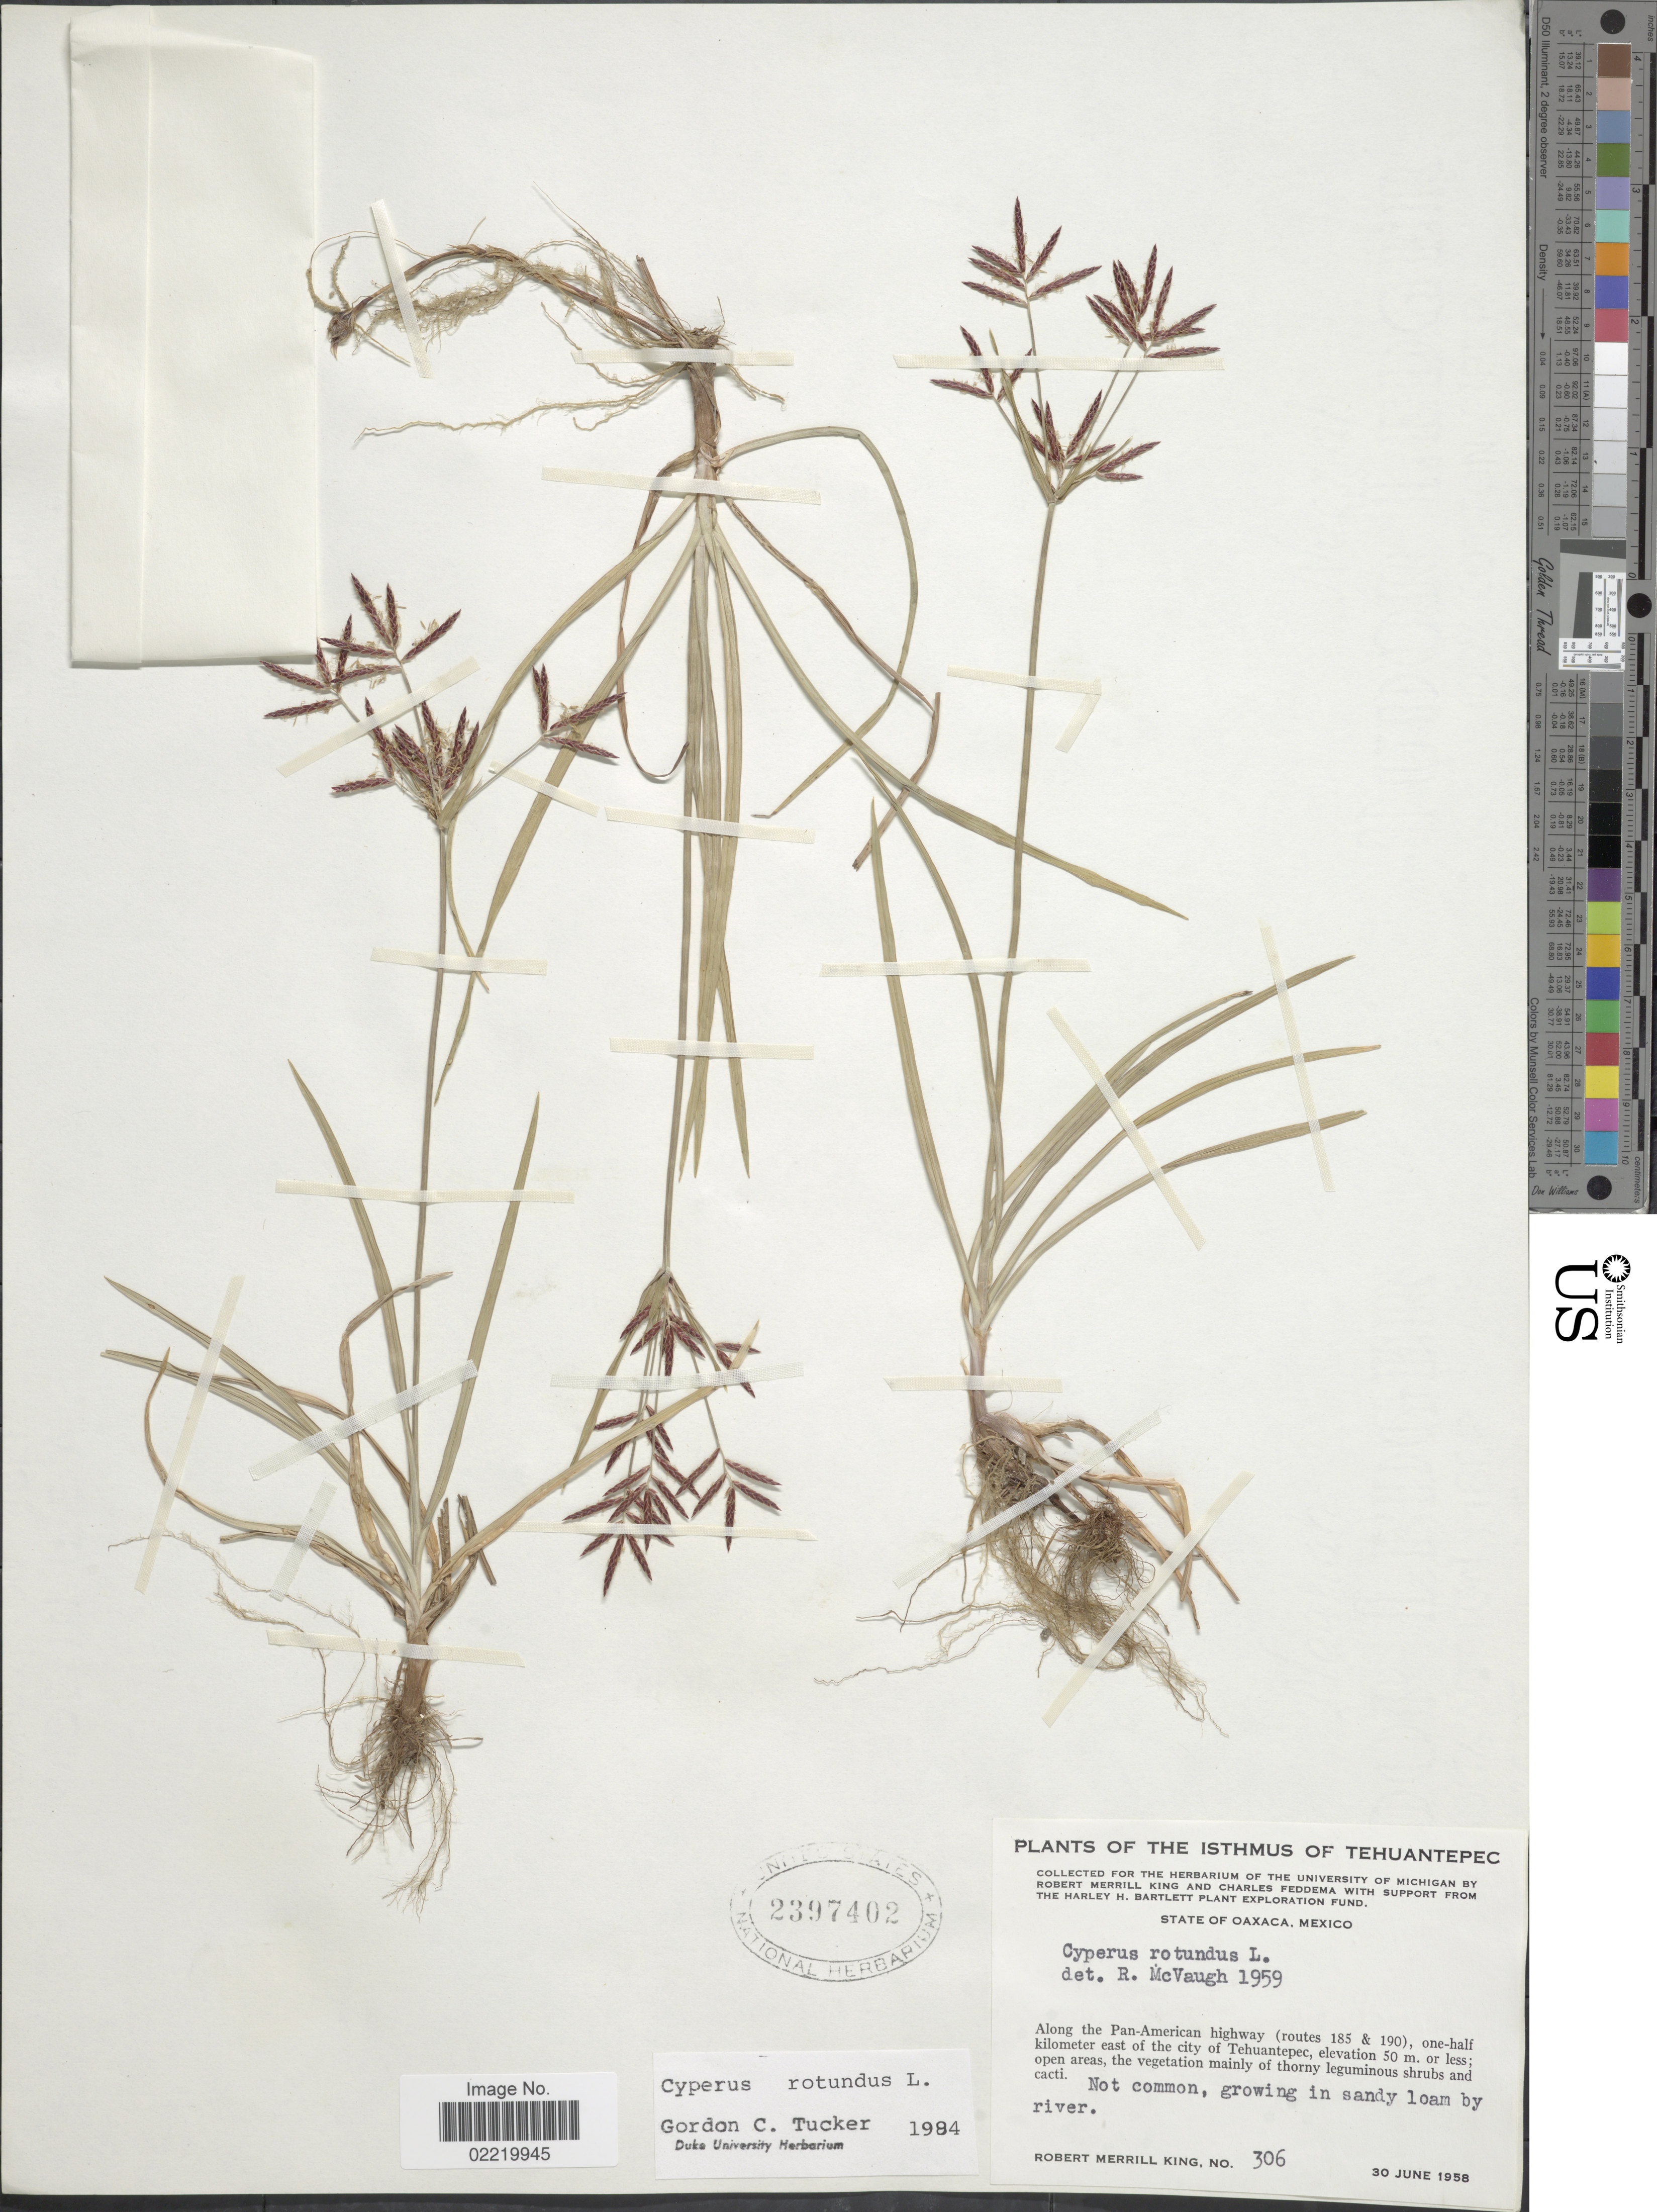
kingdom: Plantae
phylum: Tracheophyta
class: Liliopsida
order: Poales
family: Cyperaceae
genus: Cyperus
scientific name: Cyperus rotundus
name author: L.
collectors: R. M. King, C. Feddema & H. H. Bartlett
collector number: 306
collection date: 1958-06-30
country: Mexico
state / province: Oaxaca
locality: Isthmus of Tehuantepec, along the Pan-American highway (routes 185 & 190), one-half kilometer east of the city of Tehuentepec, open areas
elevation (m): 50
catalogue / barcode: US 2397402